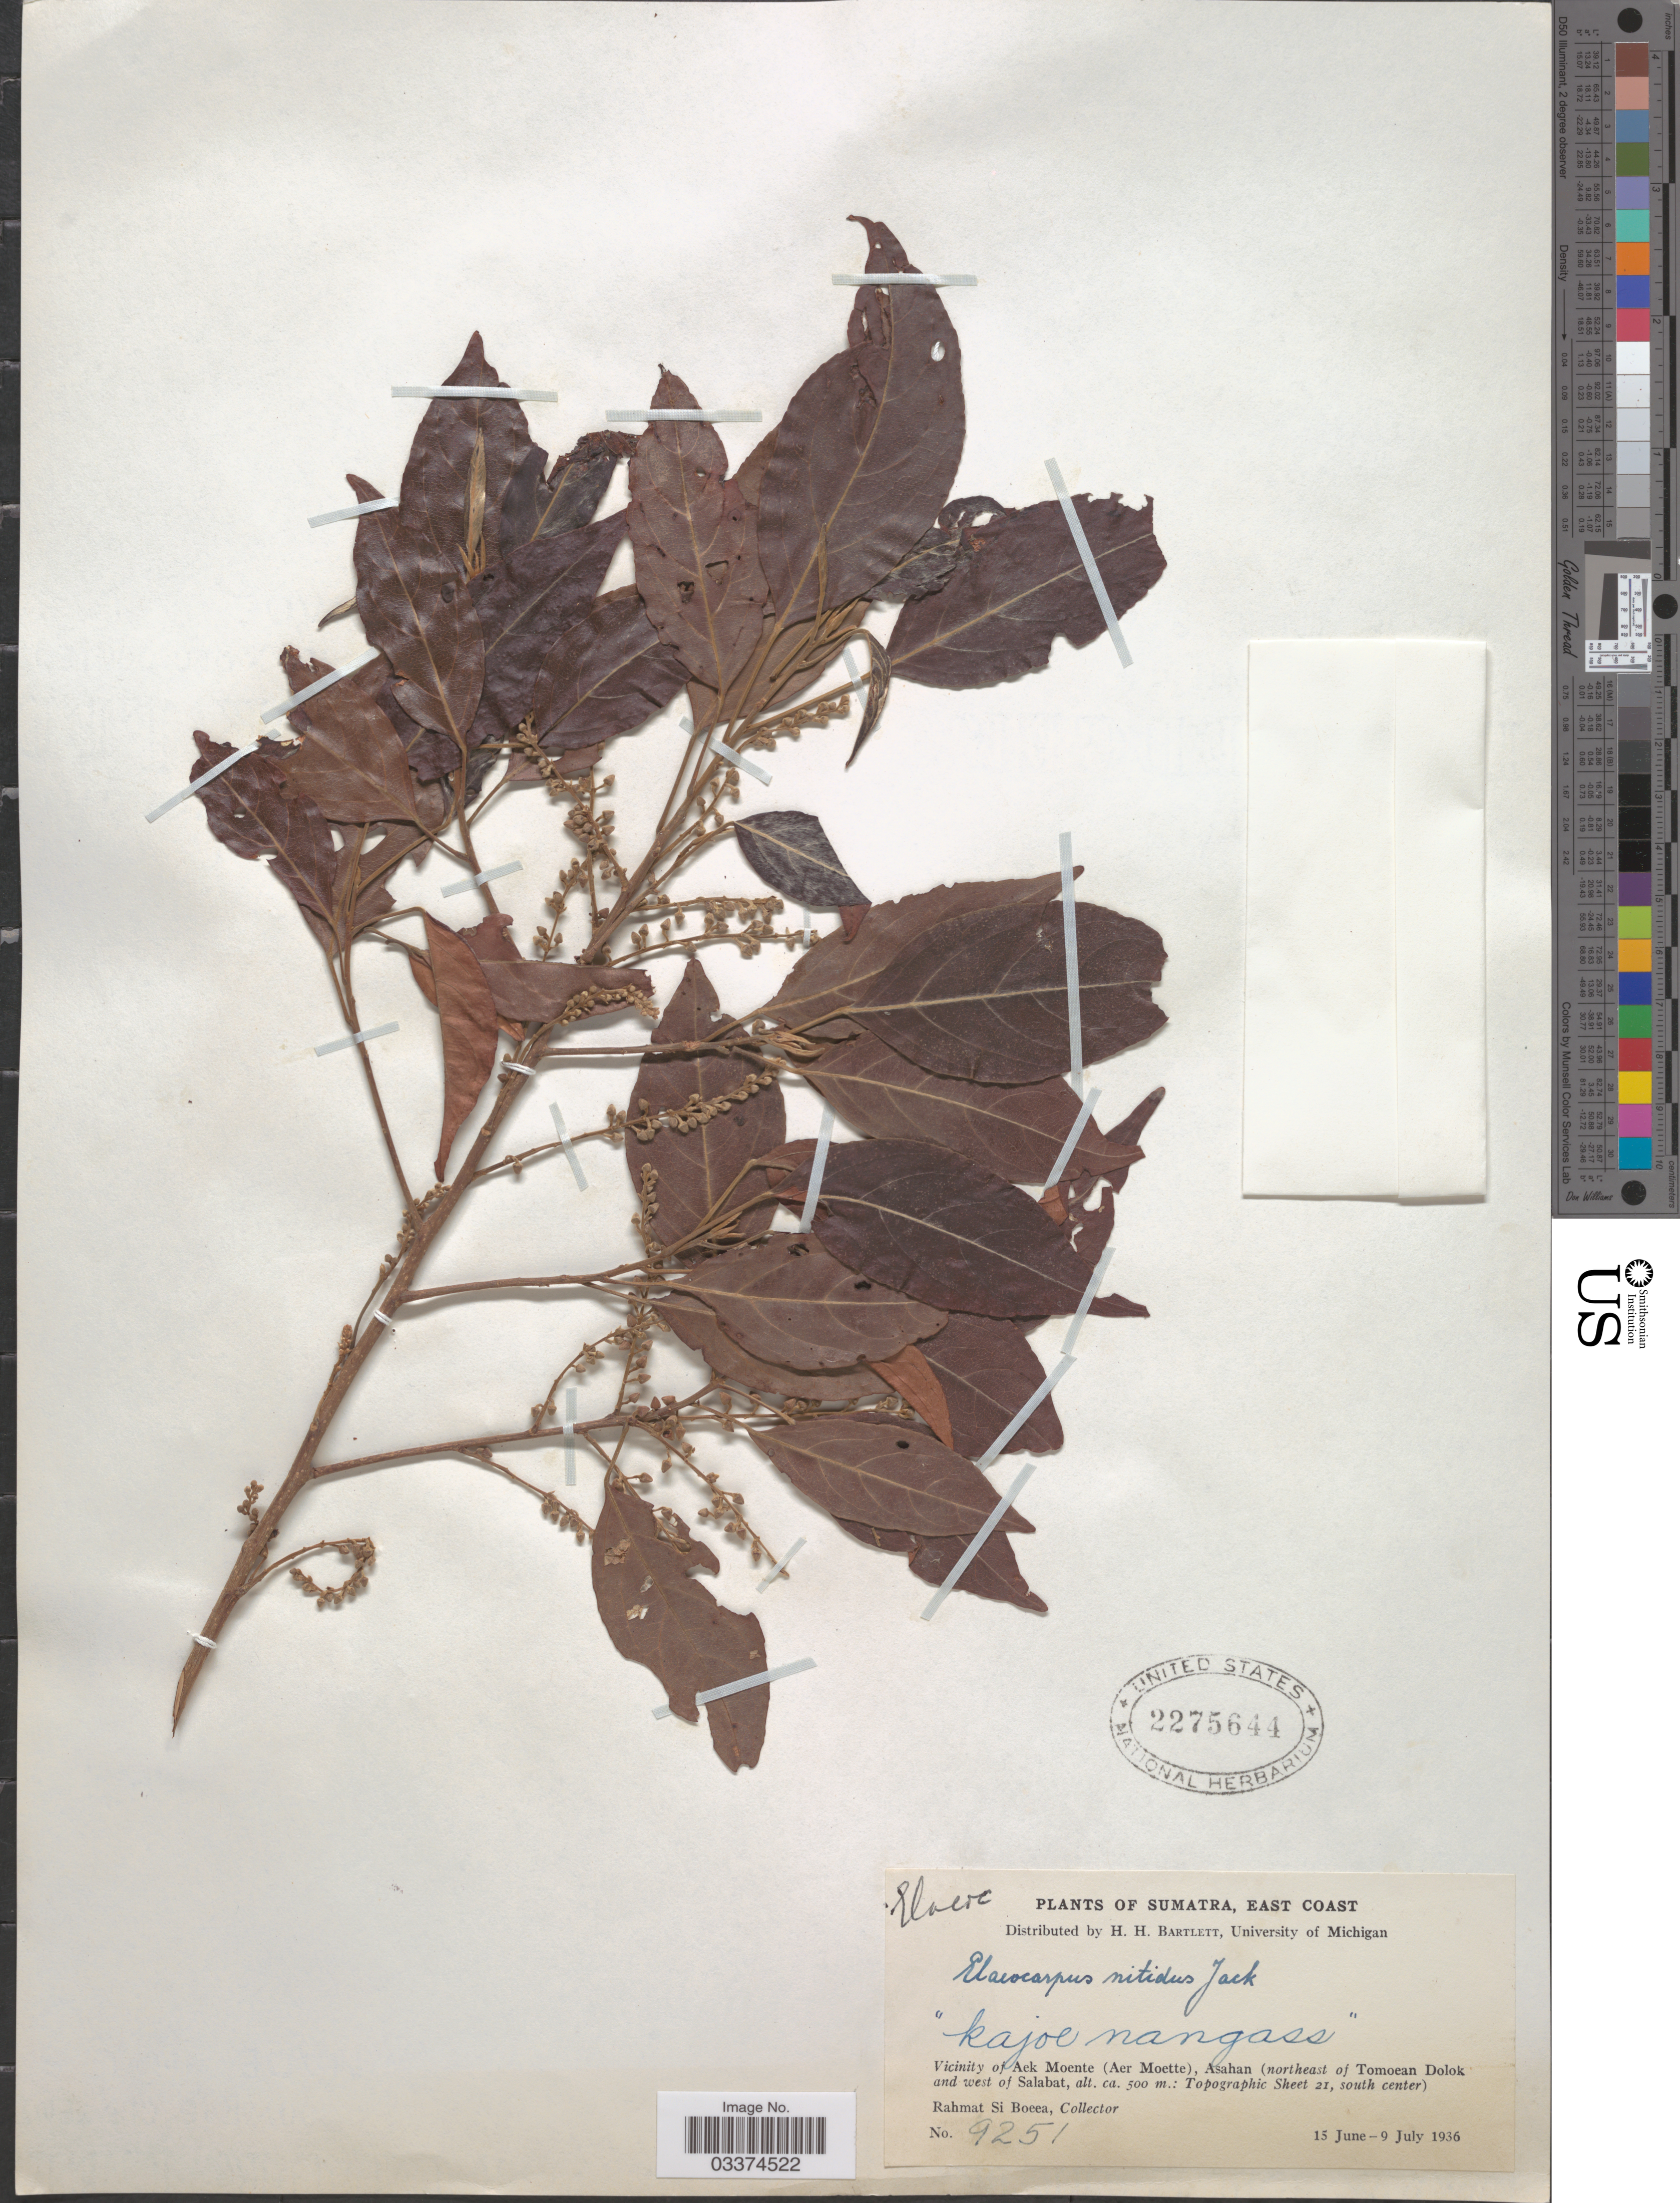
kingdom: Plantae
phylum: Tracheophyta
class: Magnoliopsida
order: Oxalidales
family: Elaeocarpaceae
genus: Elaeocarpus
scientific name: Elaeocarpus nitidus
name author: Jack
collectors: Rahmat Si Boeea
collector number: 9251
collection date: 1936-06-15/1936-07-09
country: Indonesia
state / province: Sumatra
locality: East Coast, Vicinity of Aek Moente (Aer Moette), Asahan (northeast of Tomoean Dolok and west of Salabat: Topographic Sheet 21, south center).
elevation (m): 500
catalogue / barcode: US 2275644